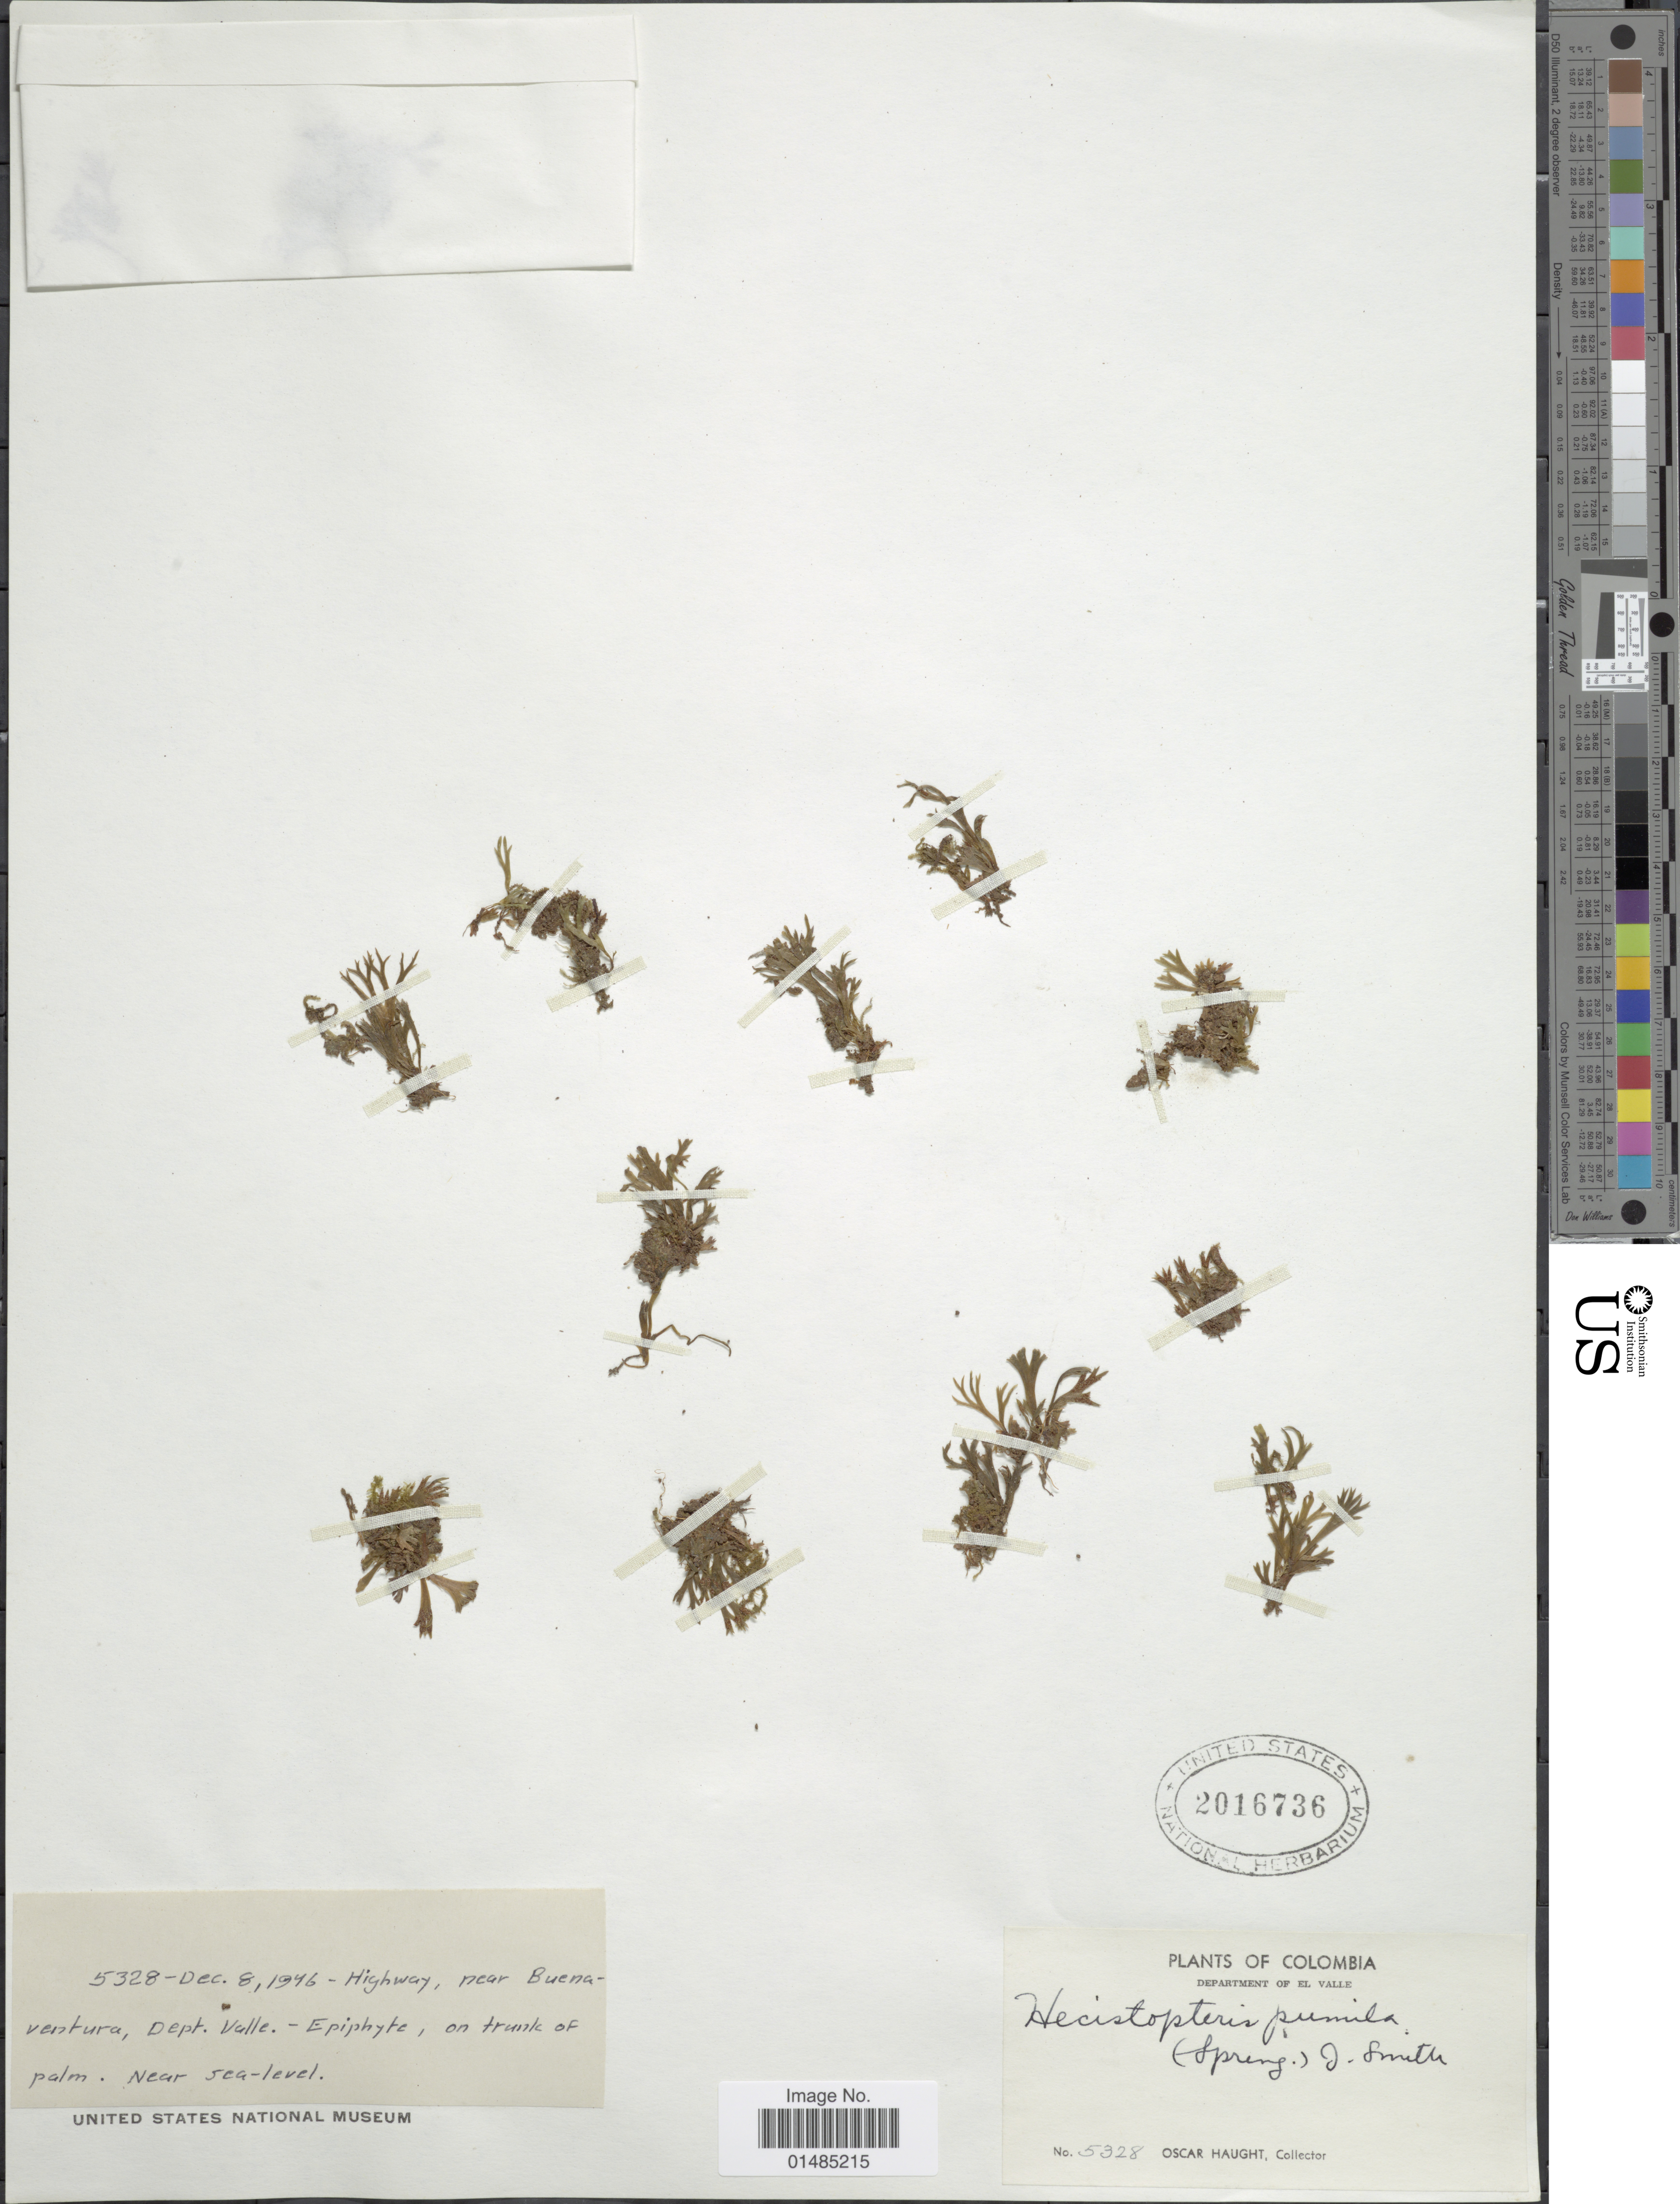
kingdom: Plantae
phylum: Tracheophyta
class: Polypodiopsida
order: Polypodiales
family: Pteridaceae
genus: Hecistopteris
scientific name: Hecistopteris pumila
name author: Christ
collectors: O. L. Haught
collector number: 5328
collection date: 1946-12-08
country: Colombia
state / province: Valle del Cauca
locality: Colombia, Department of El Valle, Highway, near Buena-ventura, Dept, Valle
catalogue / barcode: US 2016736